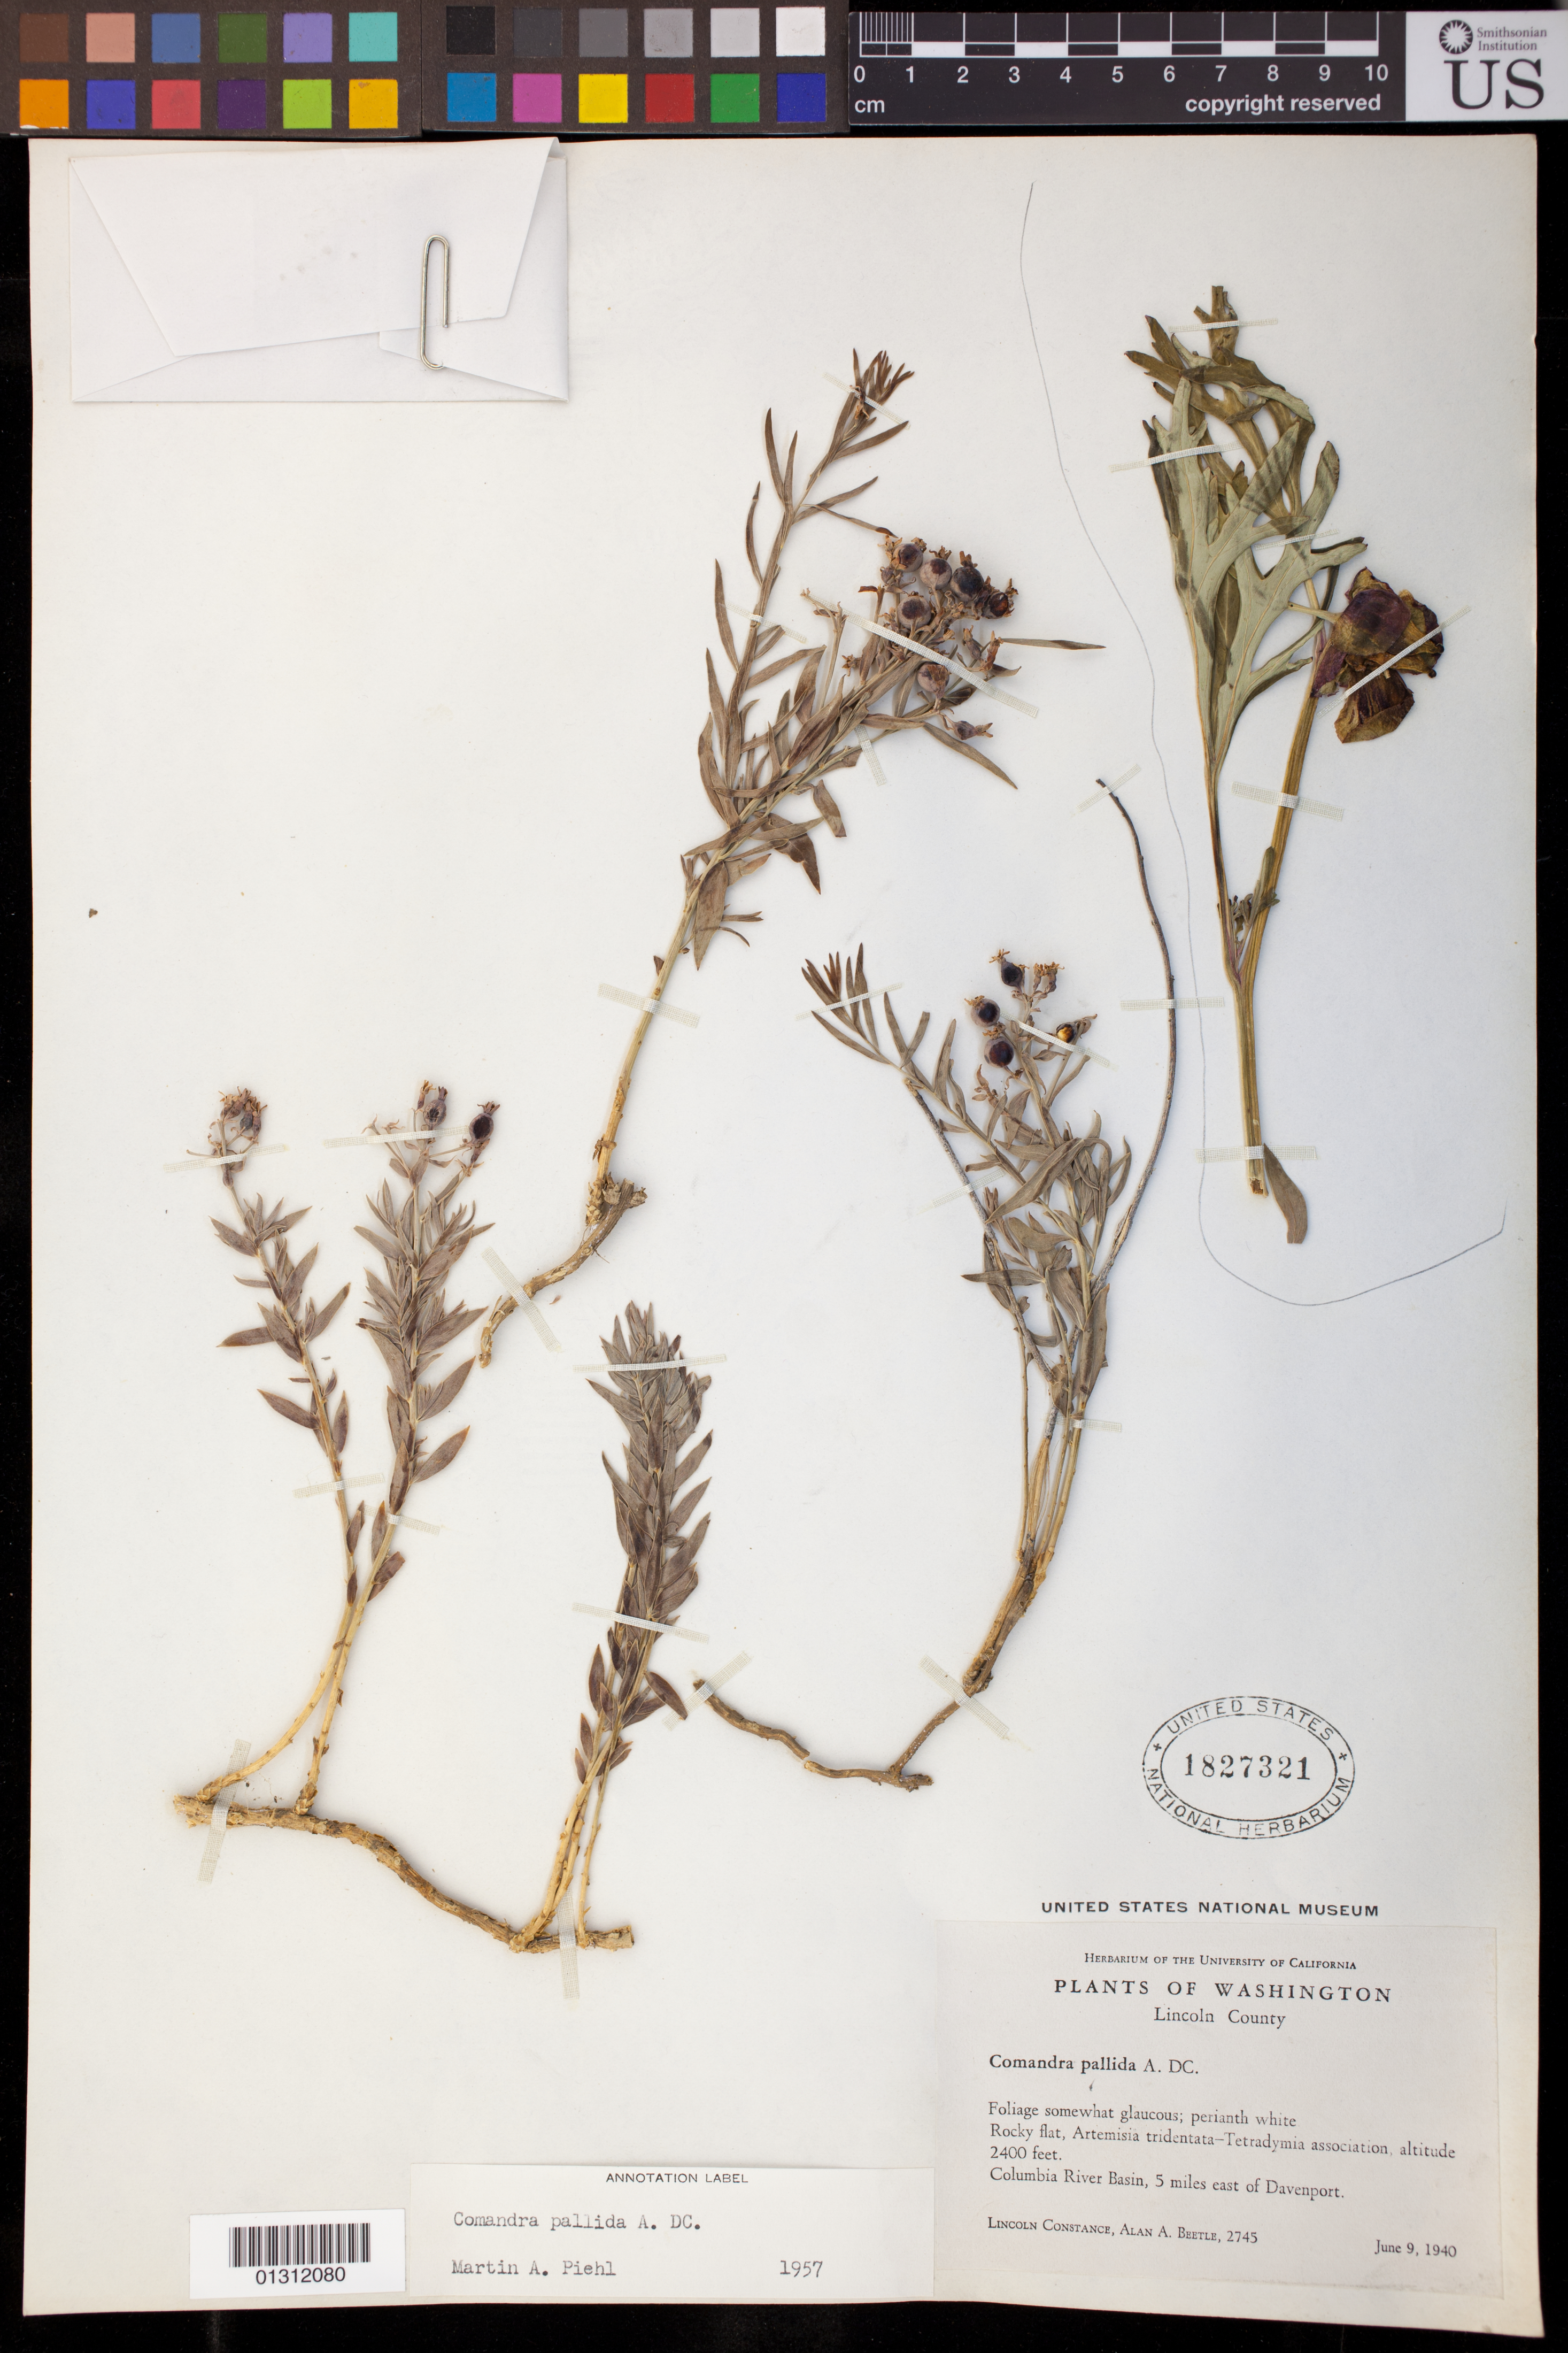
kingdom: Plantae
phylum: Tracheophyta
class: Magnoliopsida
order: Santalales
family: Comandraceae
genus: Comandra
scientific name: Comandra pallida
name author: A. DC.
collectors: L. Constance & A. A. Beetle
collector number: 2745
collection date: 1940-06-09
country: United States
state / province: Washington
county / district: Lincoln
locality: Columbia River Basin, 5 miles east of Davenport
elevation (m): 732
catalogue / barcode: US 1827321